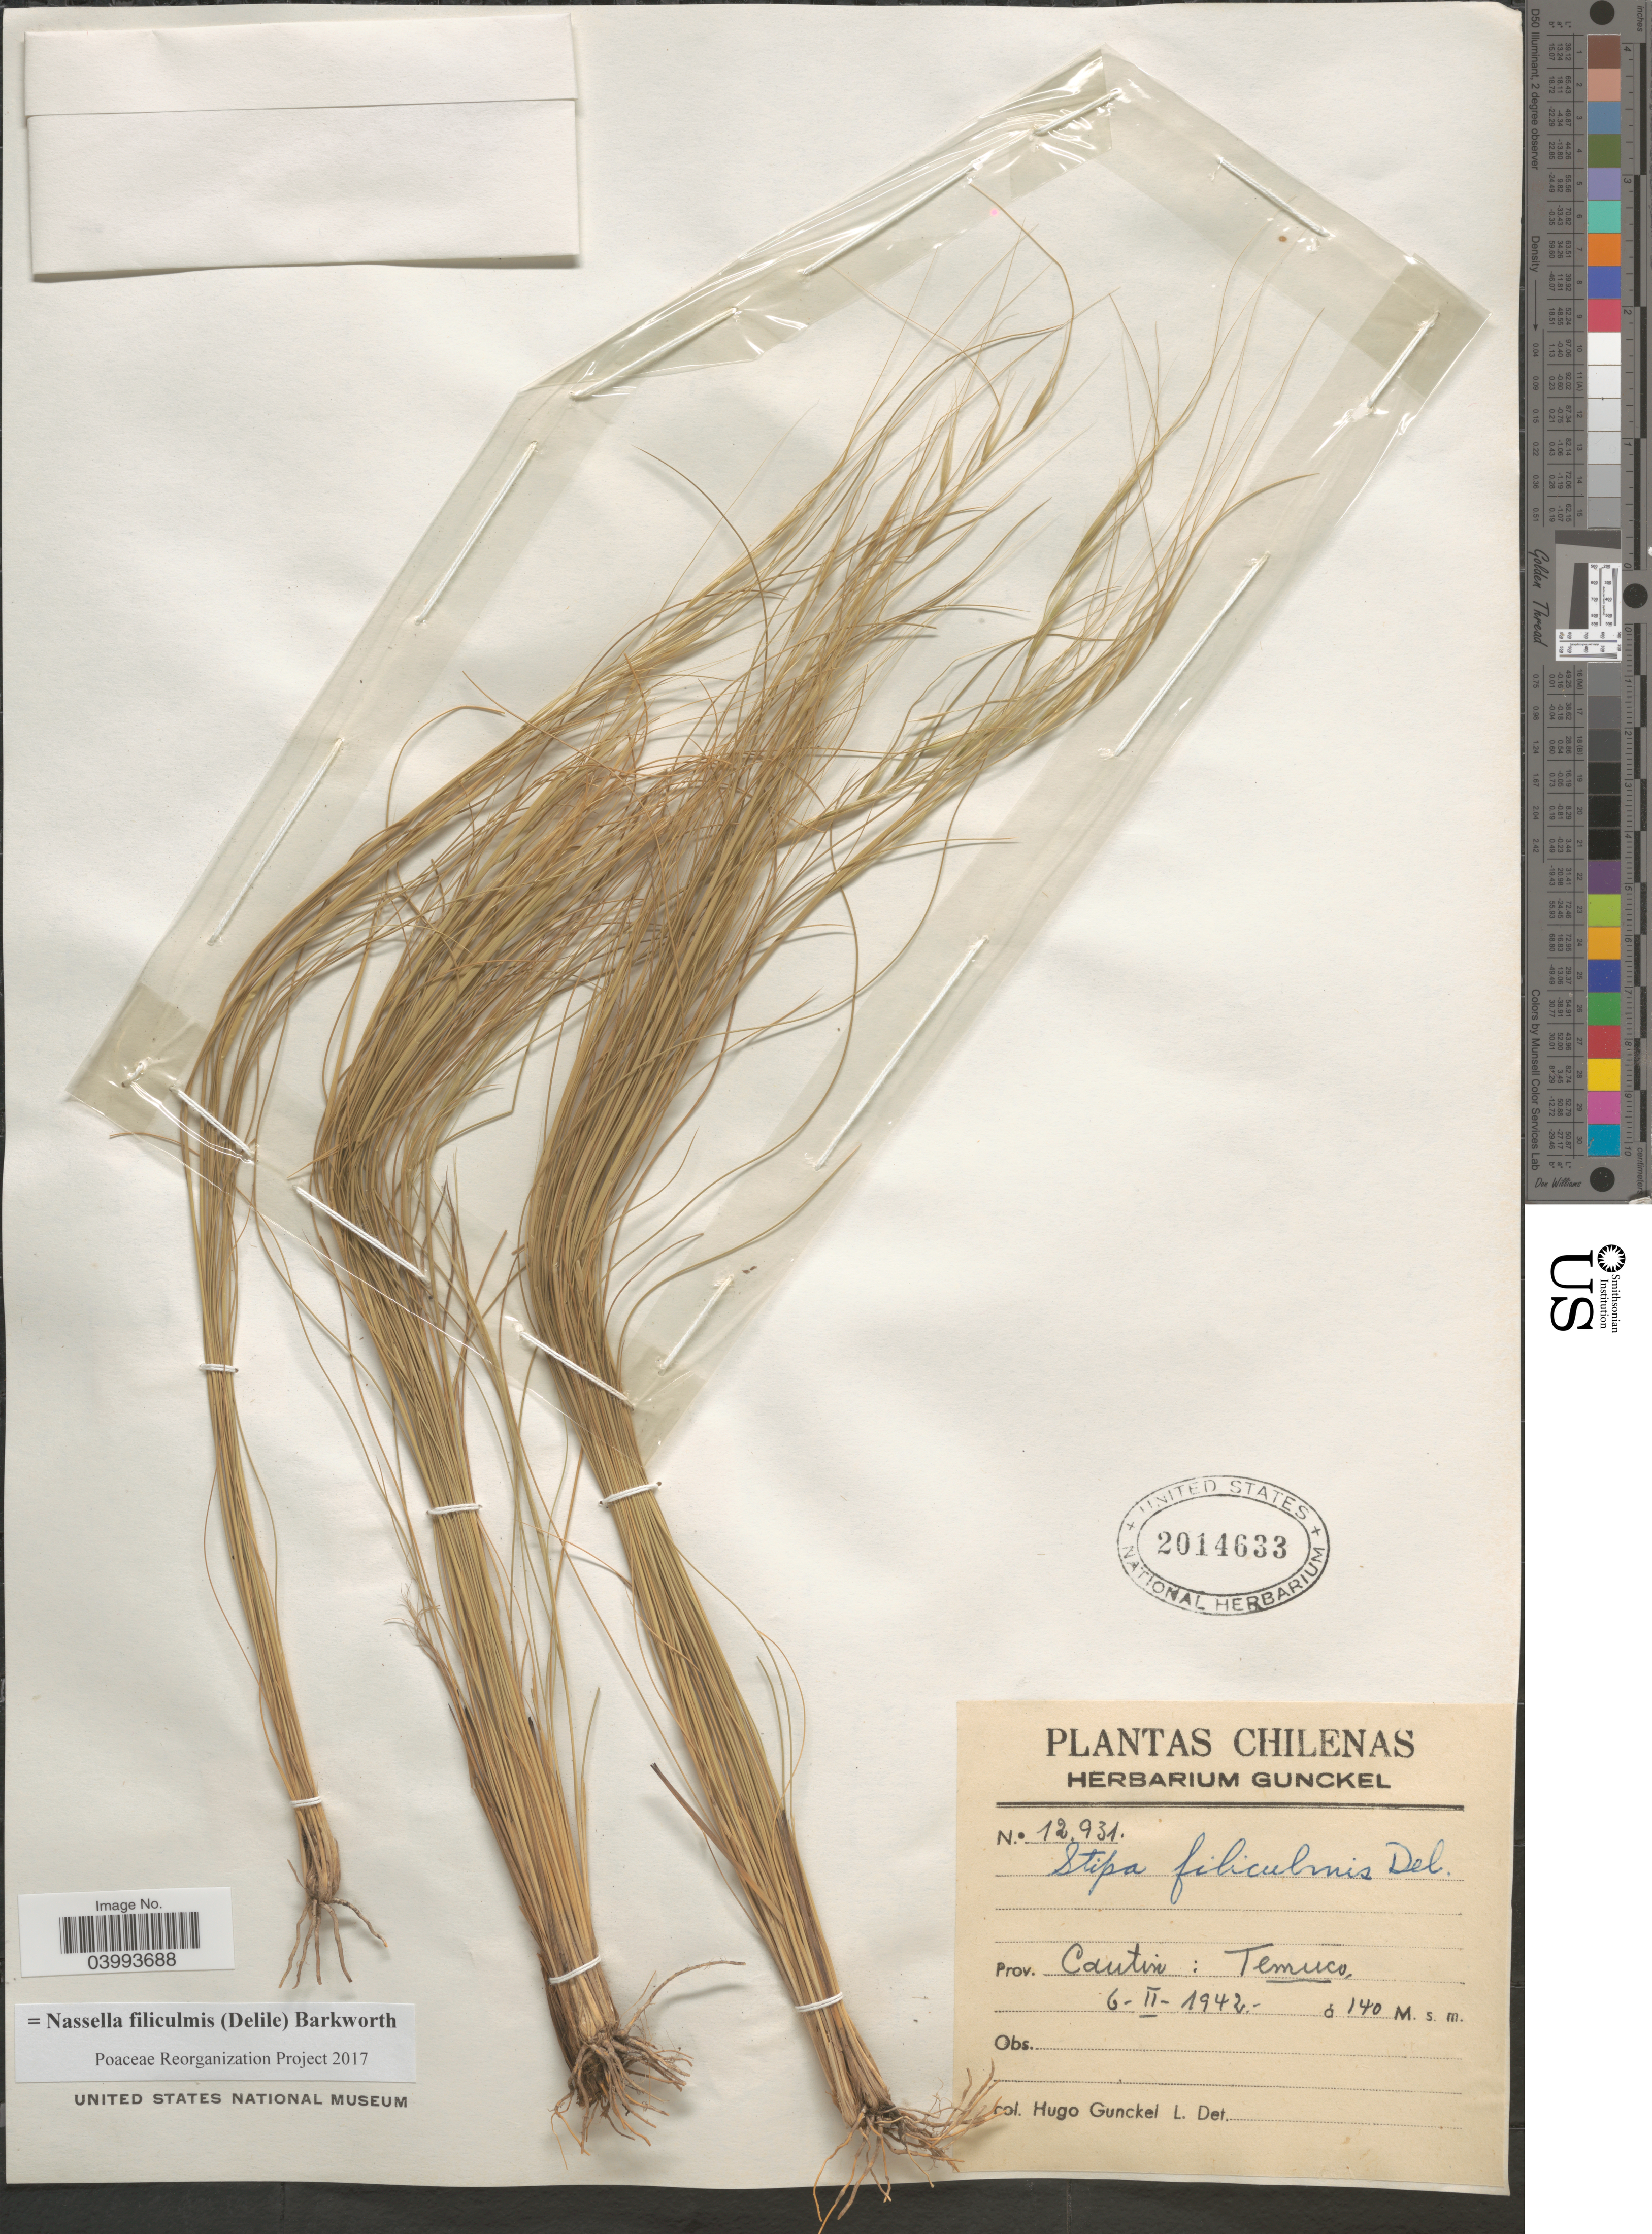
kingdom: Plantae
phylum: Tracheophyta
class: Liliopsida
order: Poales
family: Poaceae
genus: Nassella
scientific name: Nassella filiculmis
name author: (Delile) Barkworth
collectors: H. Gunckel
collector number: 12931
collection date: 1942-02-06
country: Chile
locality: Prov. Cautin: Temuco.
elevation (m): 140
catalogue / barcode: US 2014633